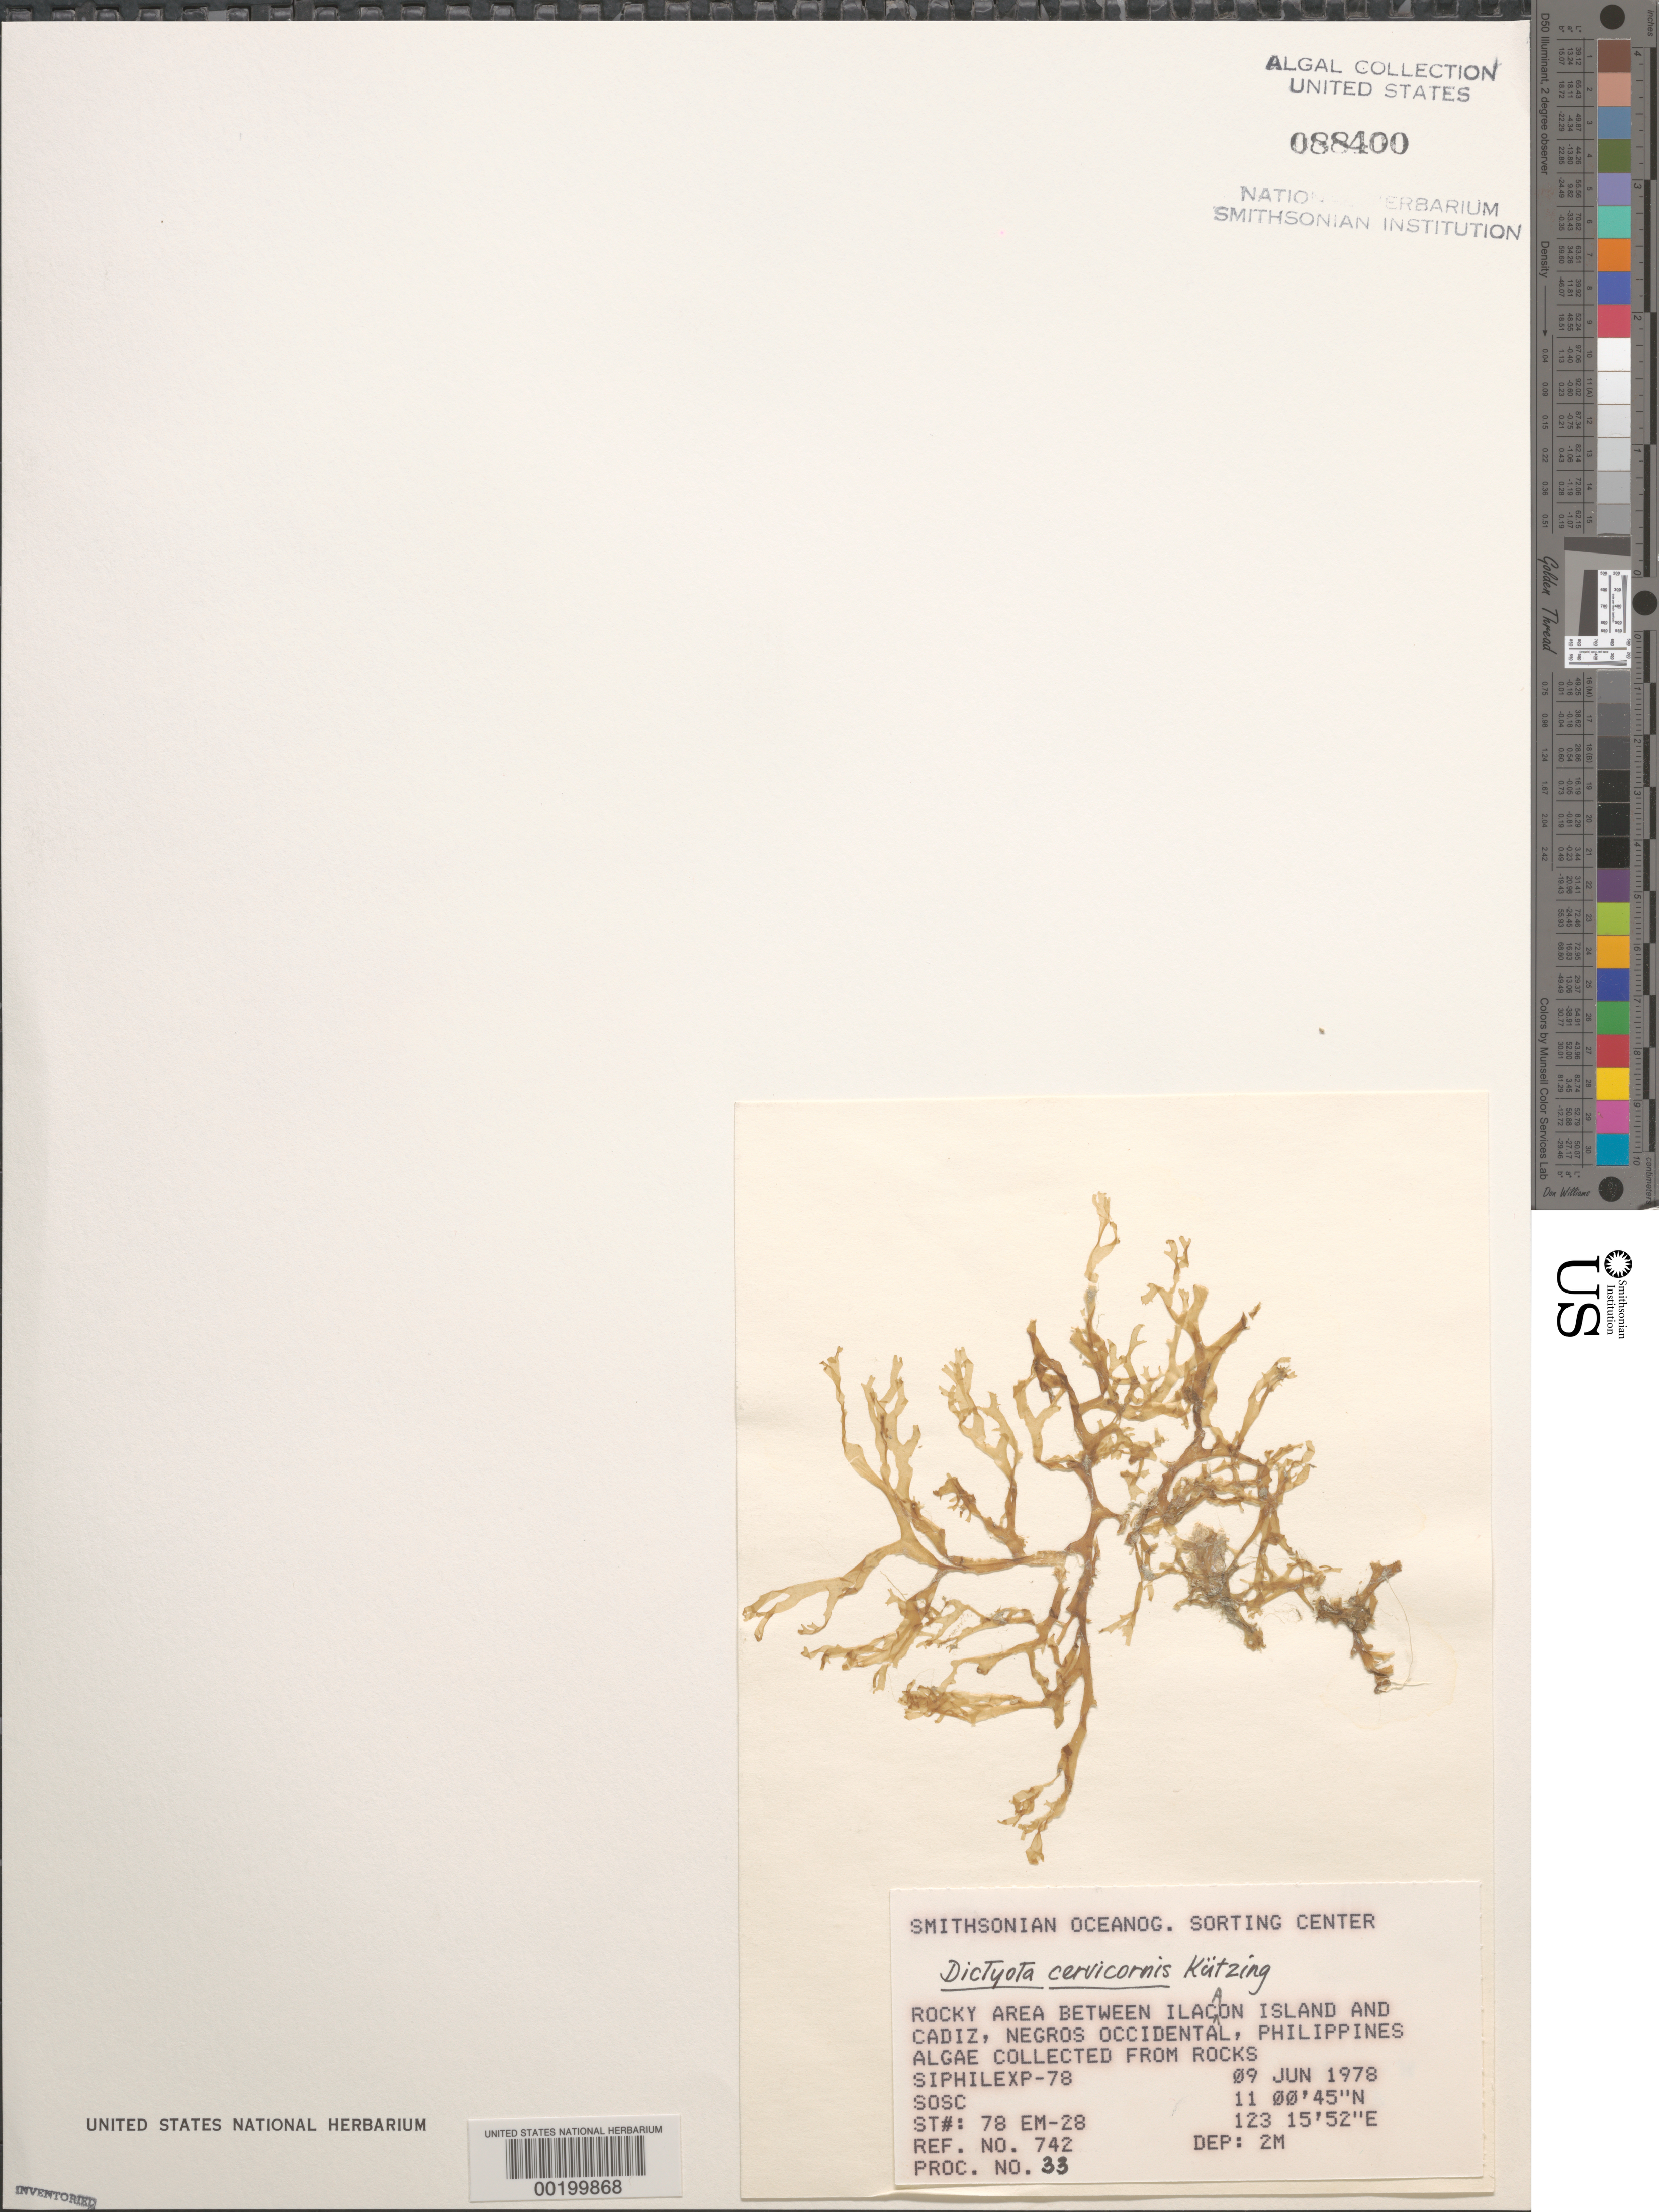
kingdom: Chromista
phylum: Ochrophyta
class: Phaeophyceae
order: Dictyotales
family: Dictyotaceae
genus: Dictyota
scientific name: Dictyota cervicornis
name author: Kütz.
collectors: SOSC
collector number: Station 78 Em-28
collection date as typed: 09 Jun 1978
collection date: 1978-06-09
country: Philippines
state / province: Western Visayas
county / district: Negros Occidental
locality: Between ilacaon island & cadiz, negros occidental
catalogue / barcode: US 88400